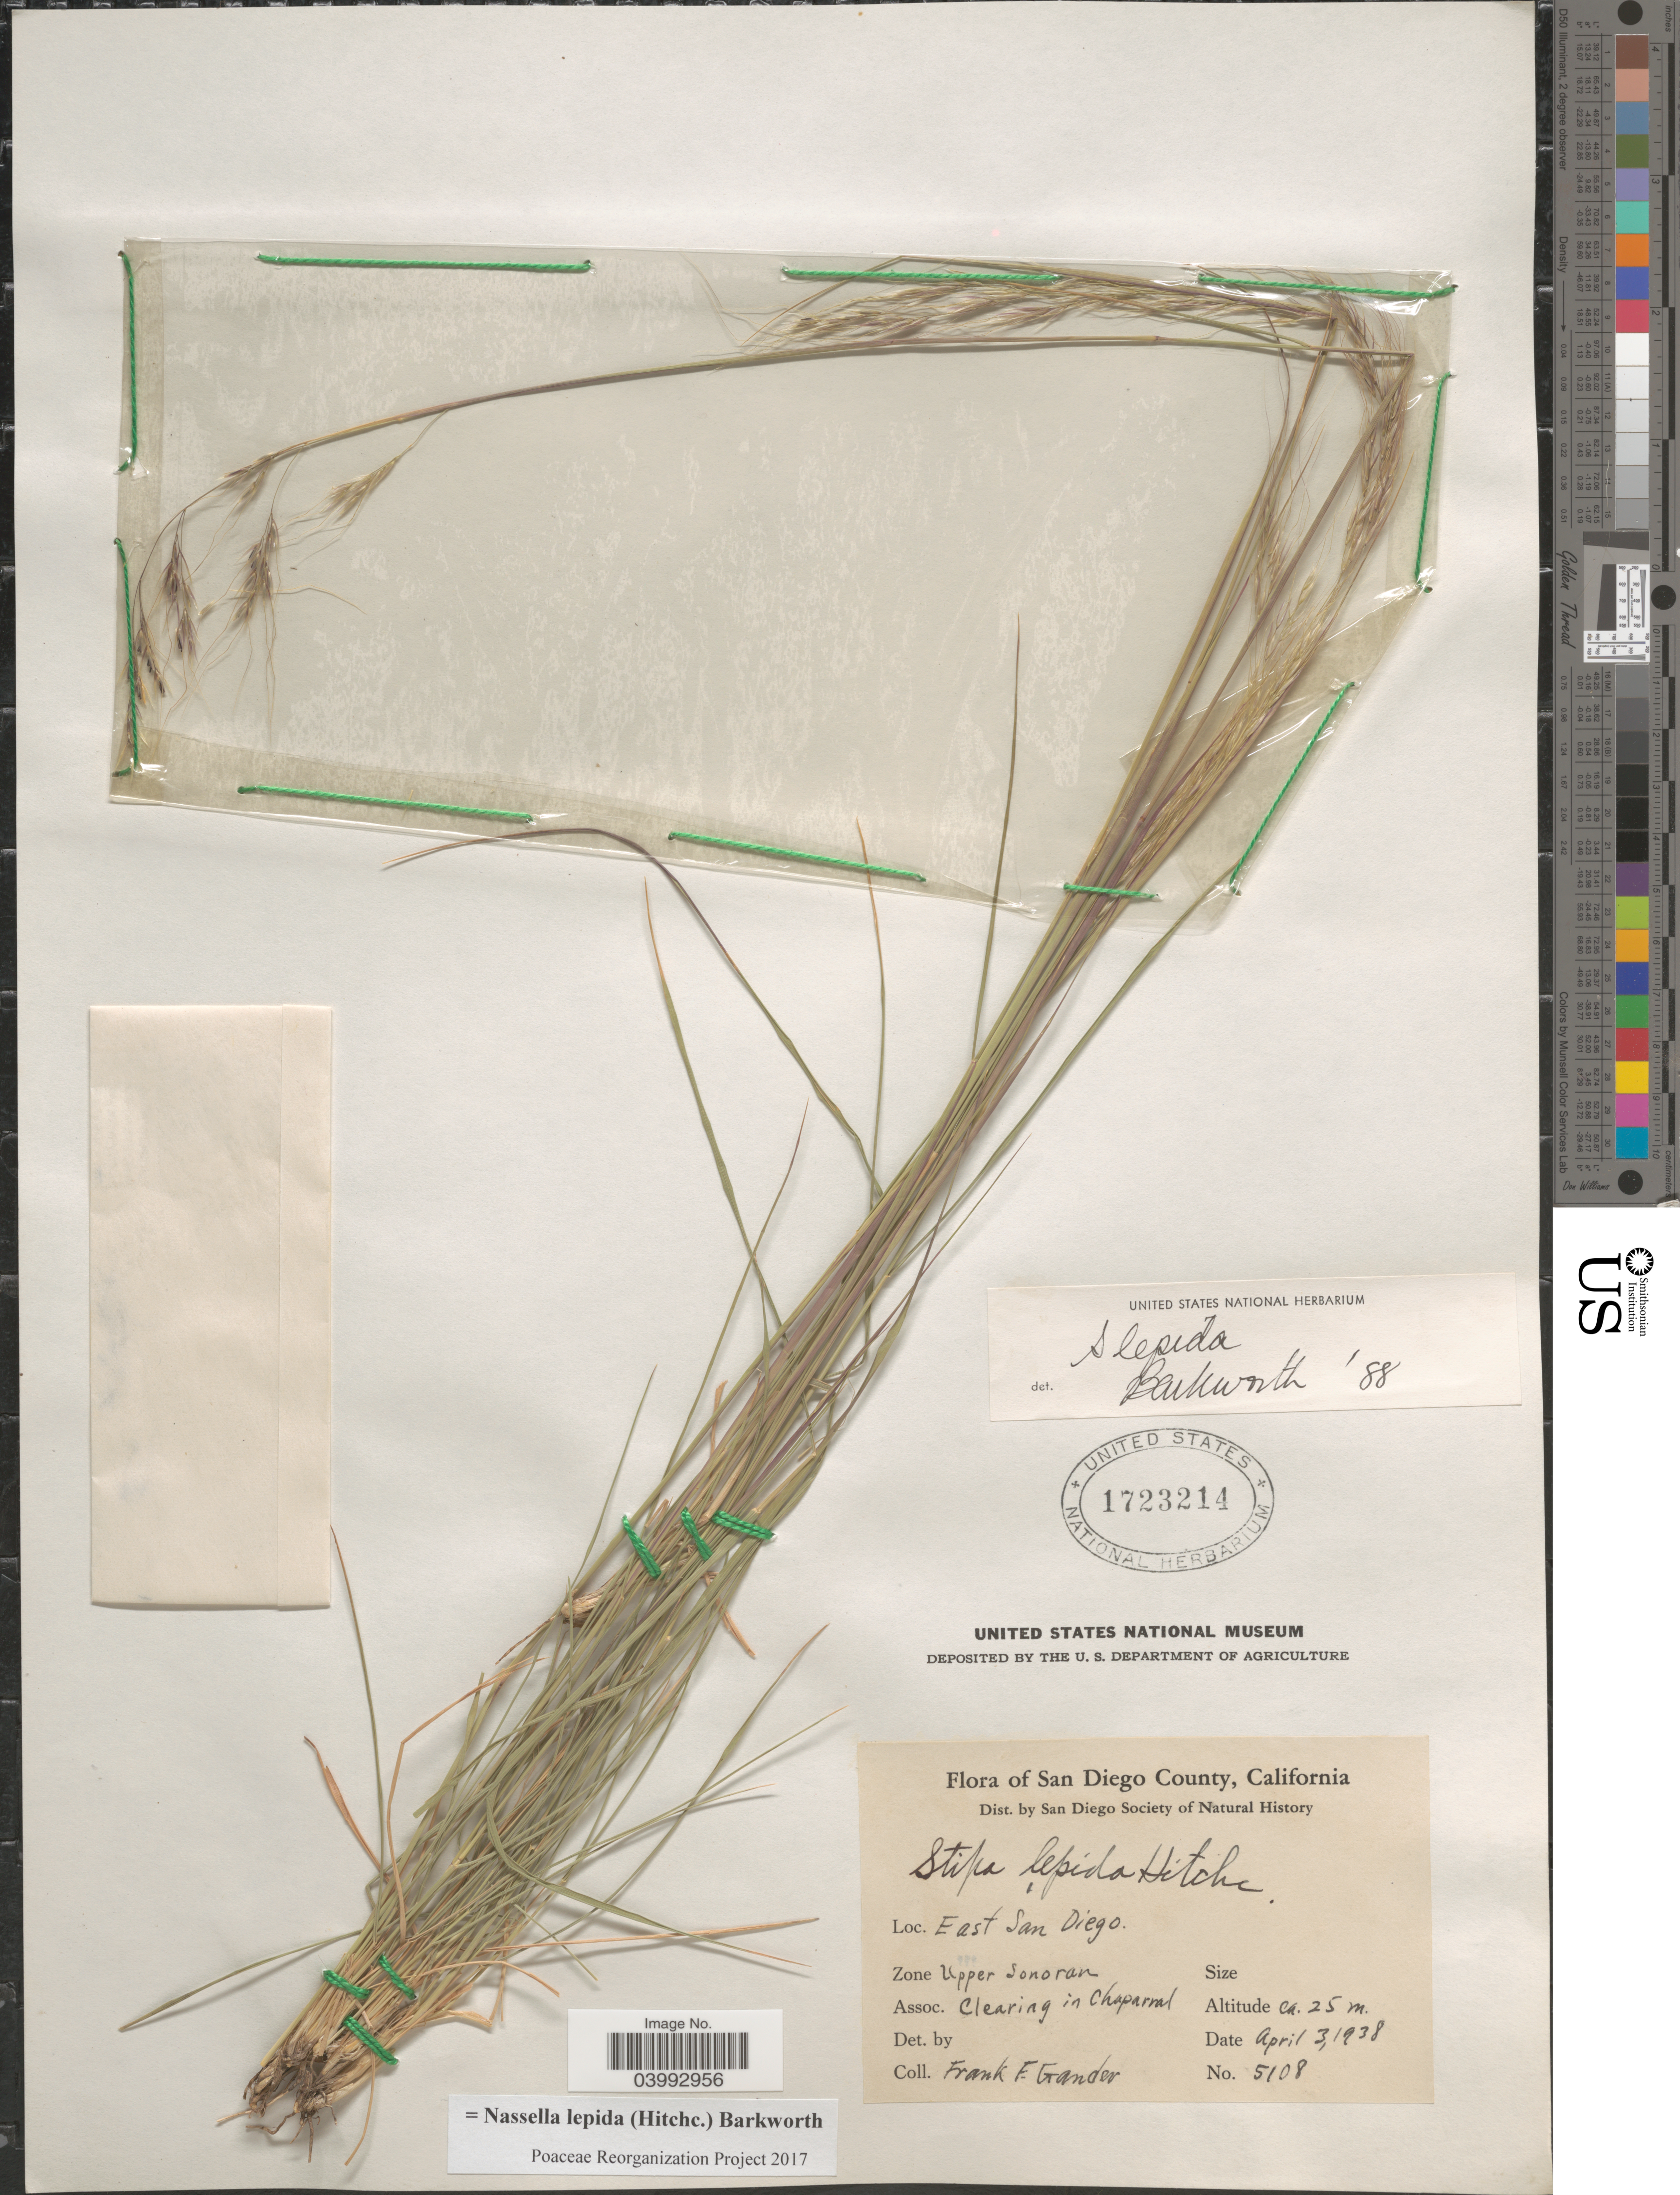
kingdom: Plantae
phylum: Tracheophyta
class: Liliopsida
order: Poales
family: Poaceae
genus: Nassella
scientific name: Nassella lepida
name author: (Hitchc.) Barkworth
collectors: F. Gander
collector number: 5108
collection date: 1938-04-03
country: United States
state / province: California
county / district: San Diego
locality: San Diego County. East San Diego. Zone Upper Sonoran.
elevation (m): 25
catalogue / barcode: US 1723214